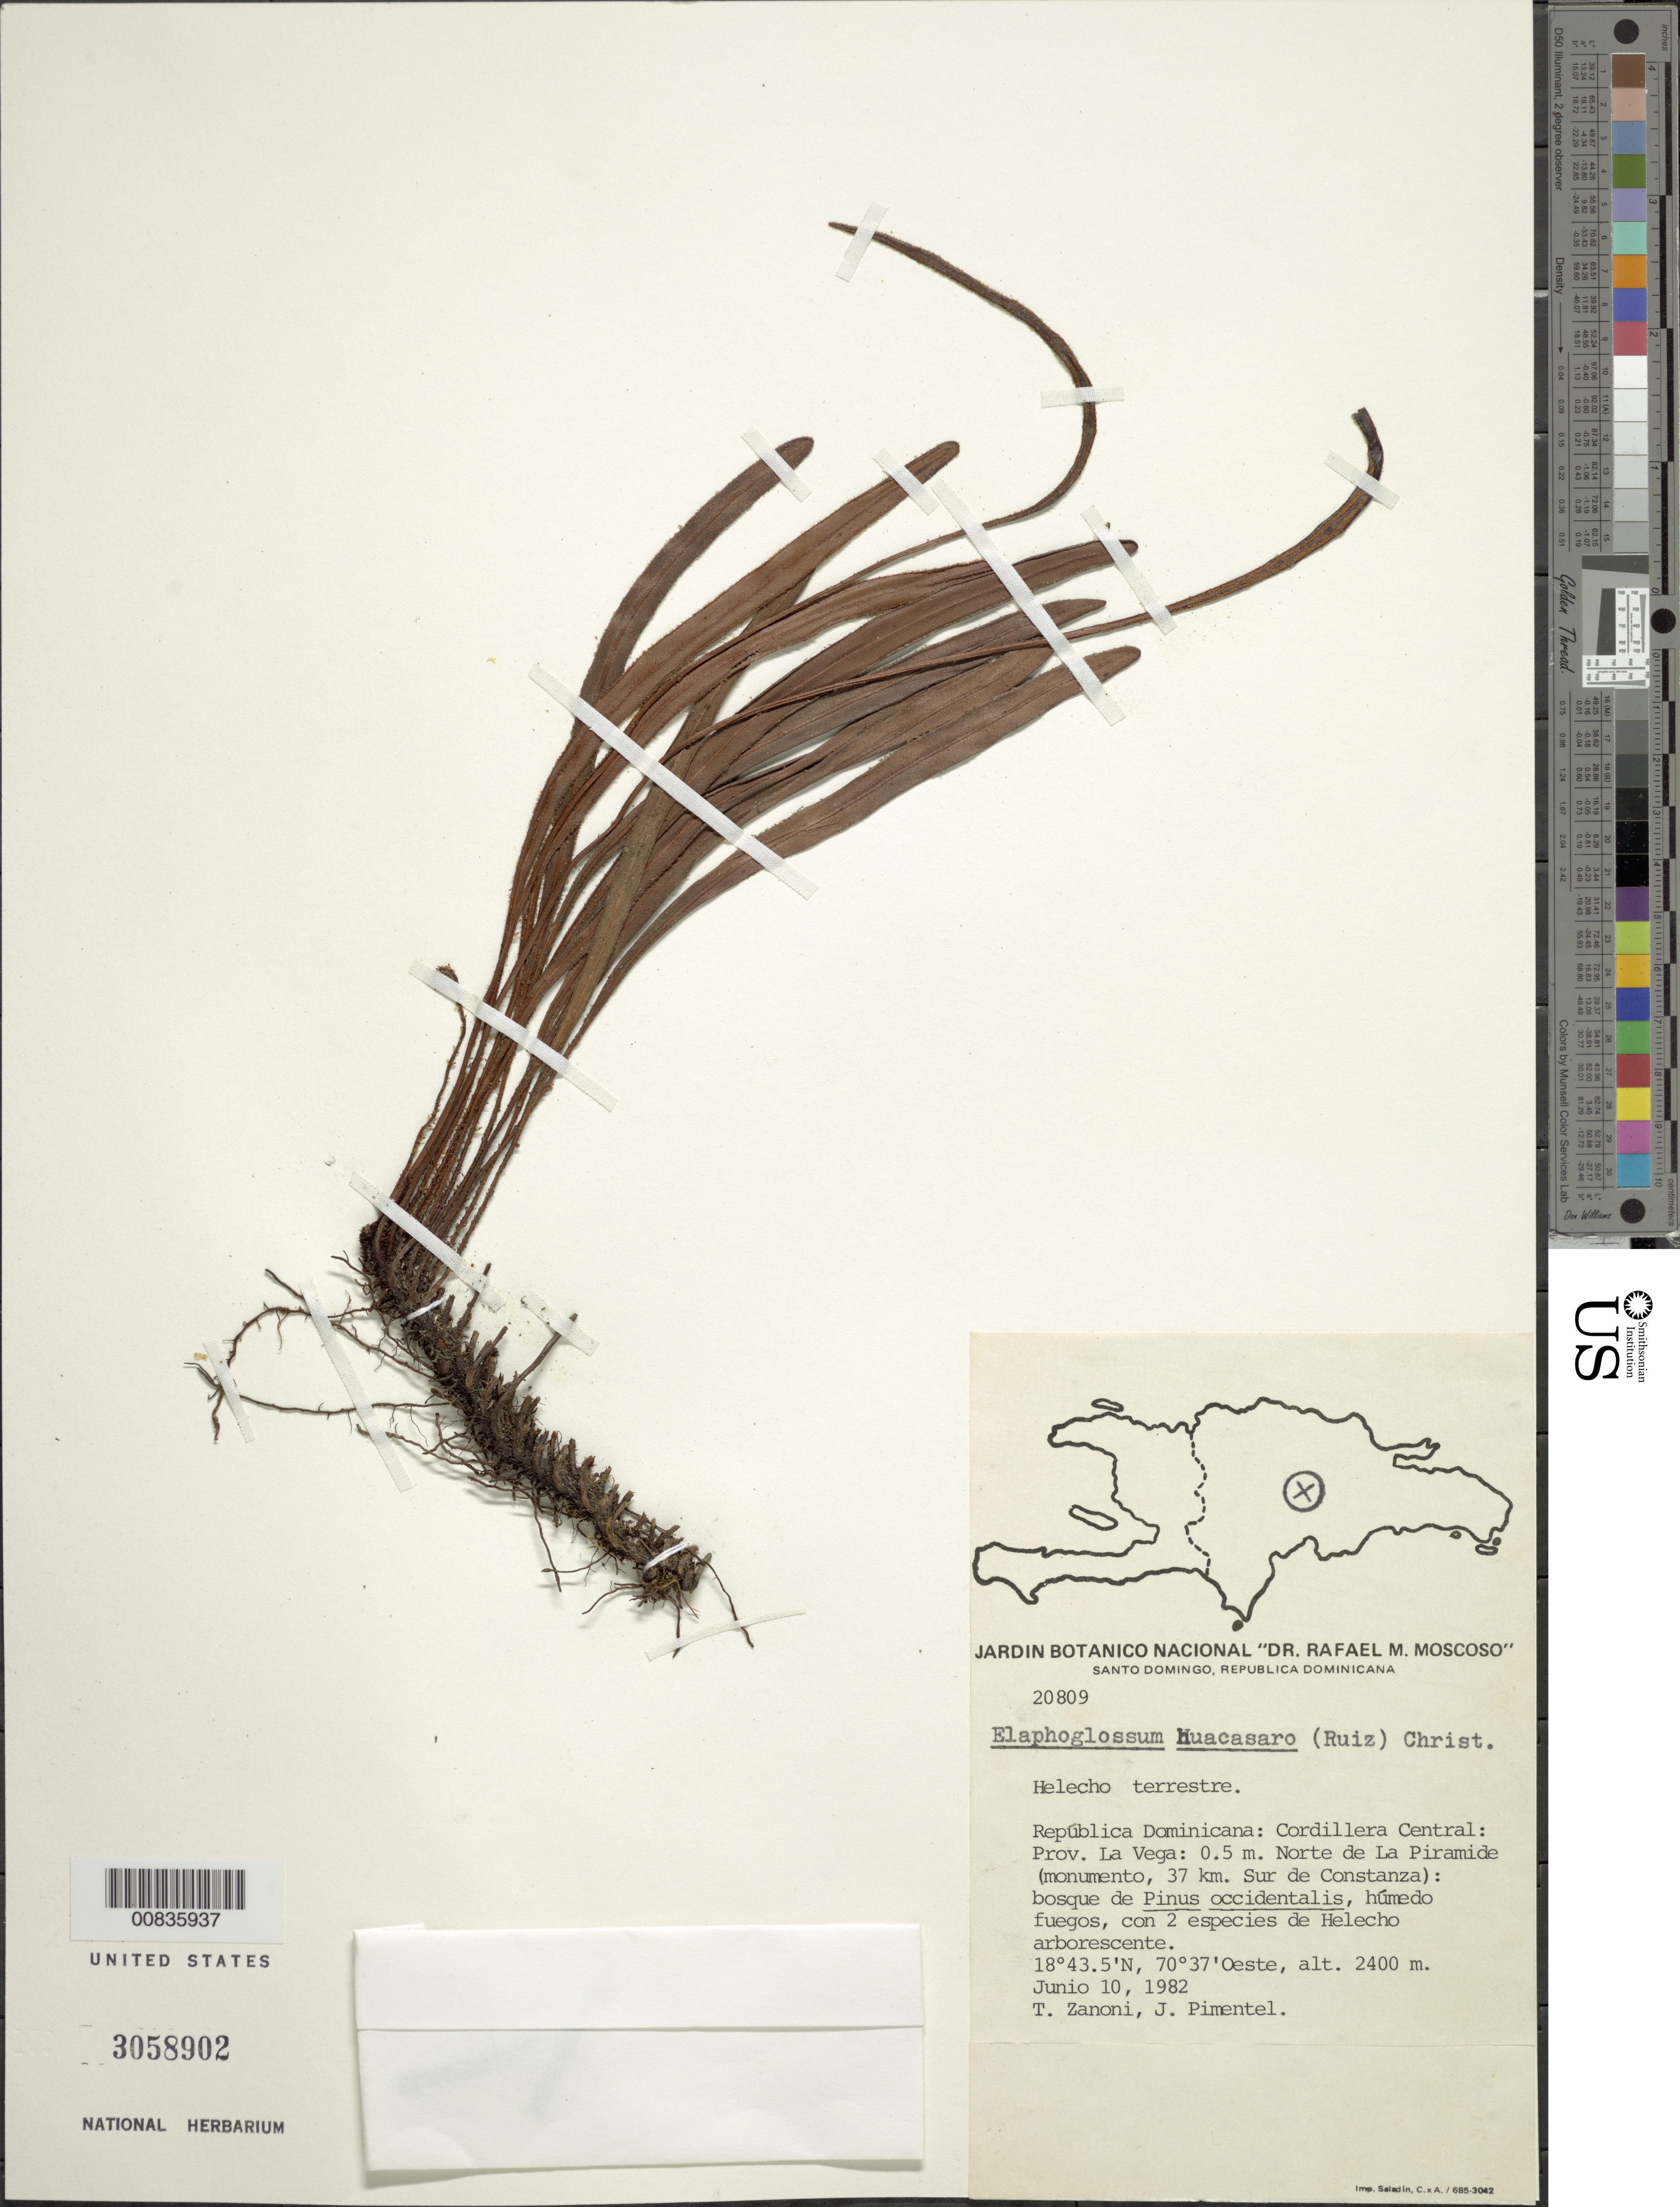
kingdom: Plantae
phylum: Tracheophyta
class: Polypodiopsida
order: Polypodiales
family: Dryopteridaceae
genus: Elaphoglossum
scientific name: Elaphoglossum huacsaro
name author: (Ruiz) Christ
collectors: T. A. Zanoni & J. Pimentel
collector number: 20809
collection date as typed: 10 Jun 1982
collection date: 1982-06-10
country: Dominican Republic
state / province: La Vega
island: Hispaniola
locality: Cordillera Central, 0.5 m N de La Piramide (monumento, 37 km S de Constanza)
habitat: Bosque de Pinus occidentalis, húmedo fuegos, con 2 especies de Helecho arborescente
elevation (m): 2400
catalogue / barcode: US 3058902